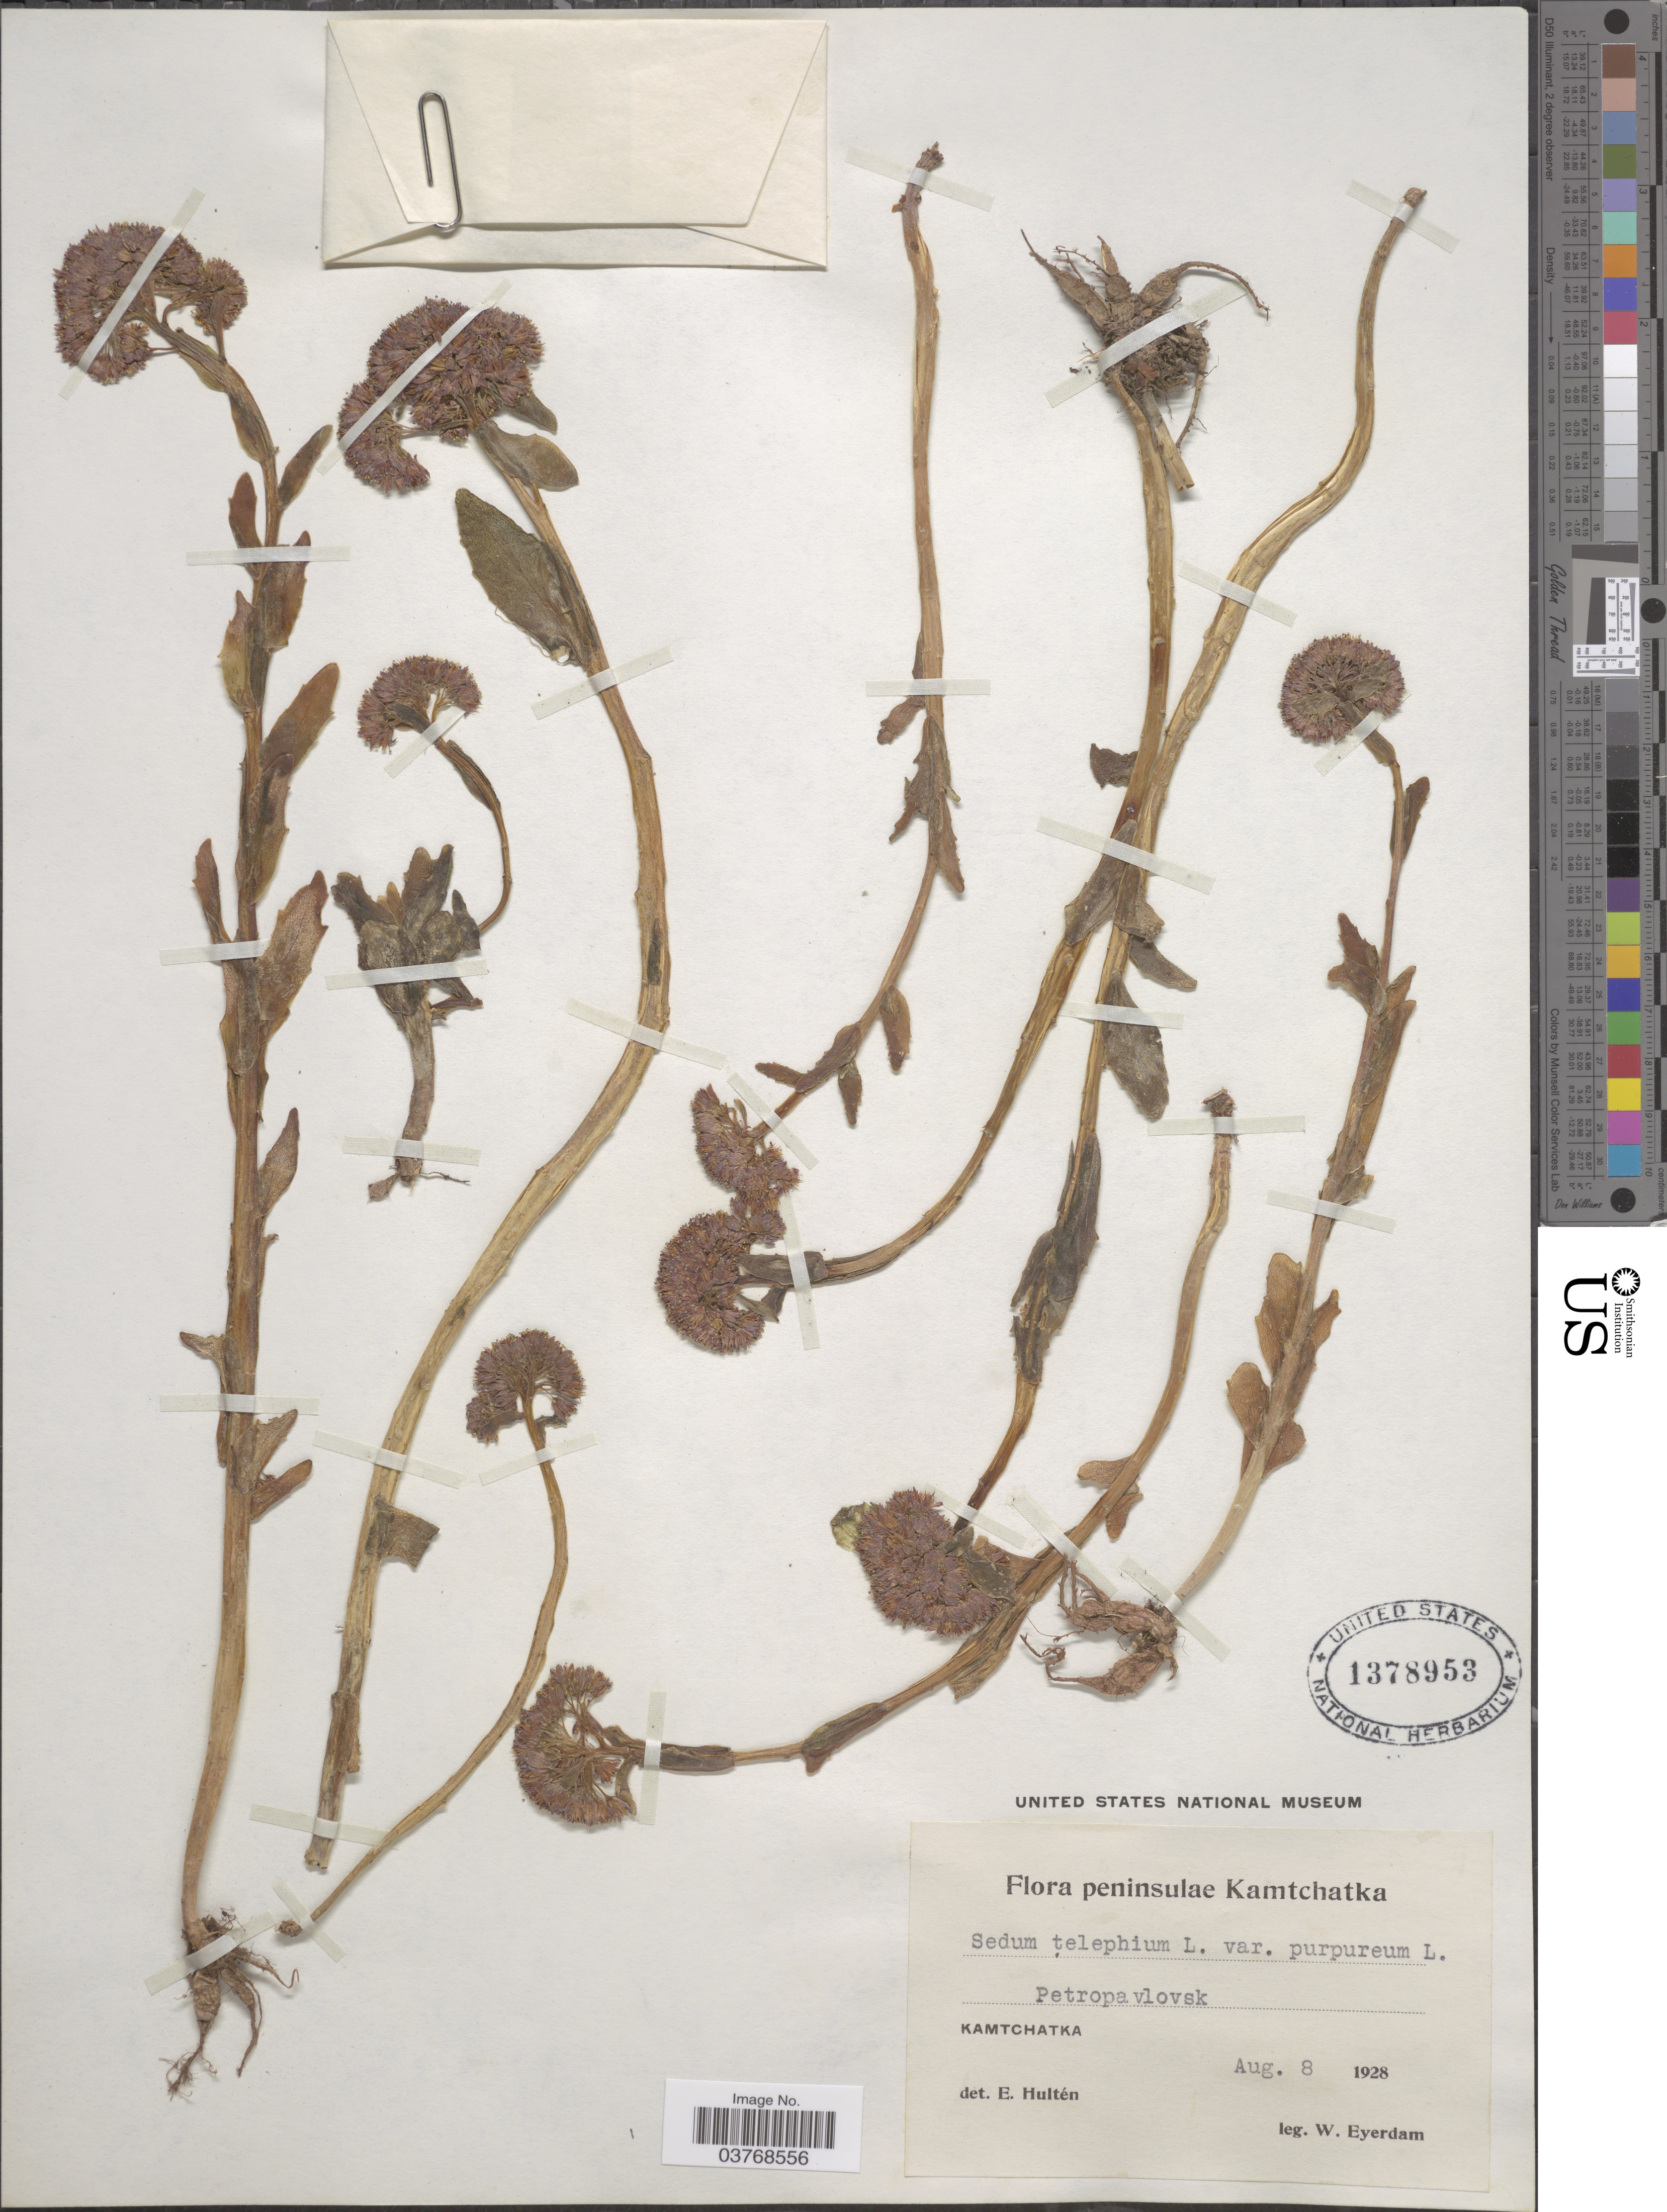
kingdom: Plantae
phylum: Tracheophyta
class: Magnoliopsida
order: Saxifragales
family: Crassulaceae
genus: Hylotelephium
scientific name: Hylotelephium telephium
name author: (L.) H. Ohba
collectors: W. J. Eyerdam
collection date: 1928-08-08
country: Russian Federation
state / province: Kamchatka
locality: Peninsulae Kamtchatka. Petropavlovsk. Kamtchatka.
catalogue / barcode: US 1378953